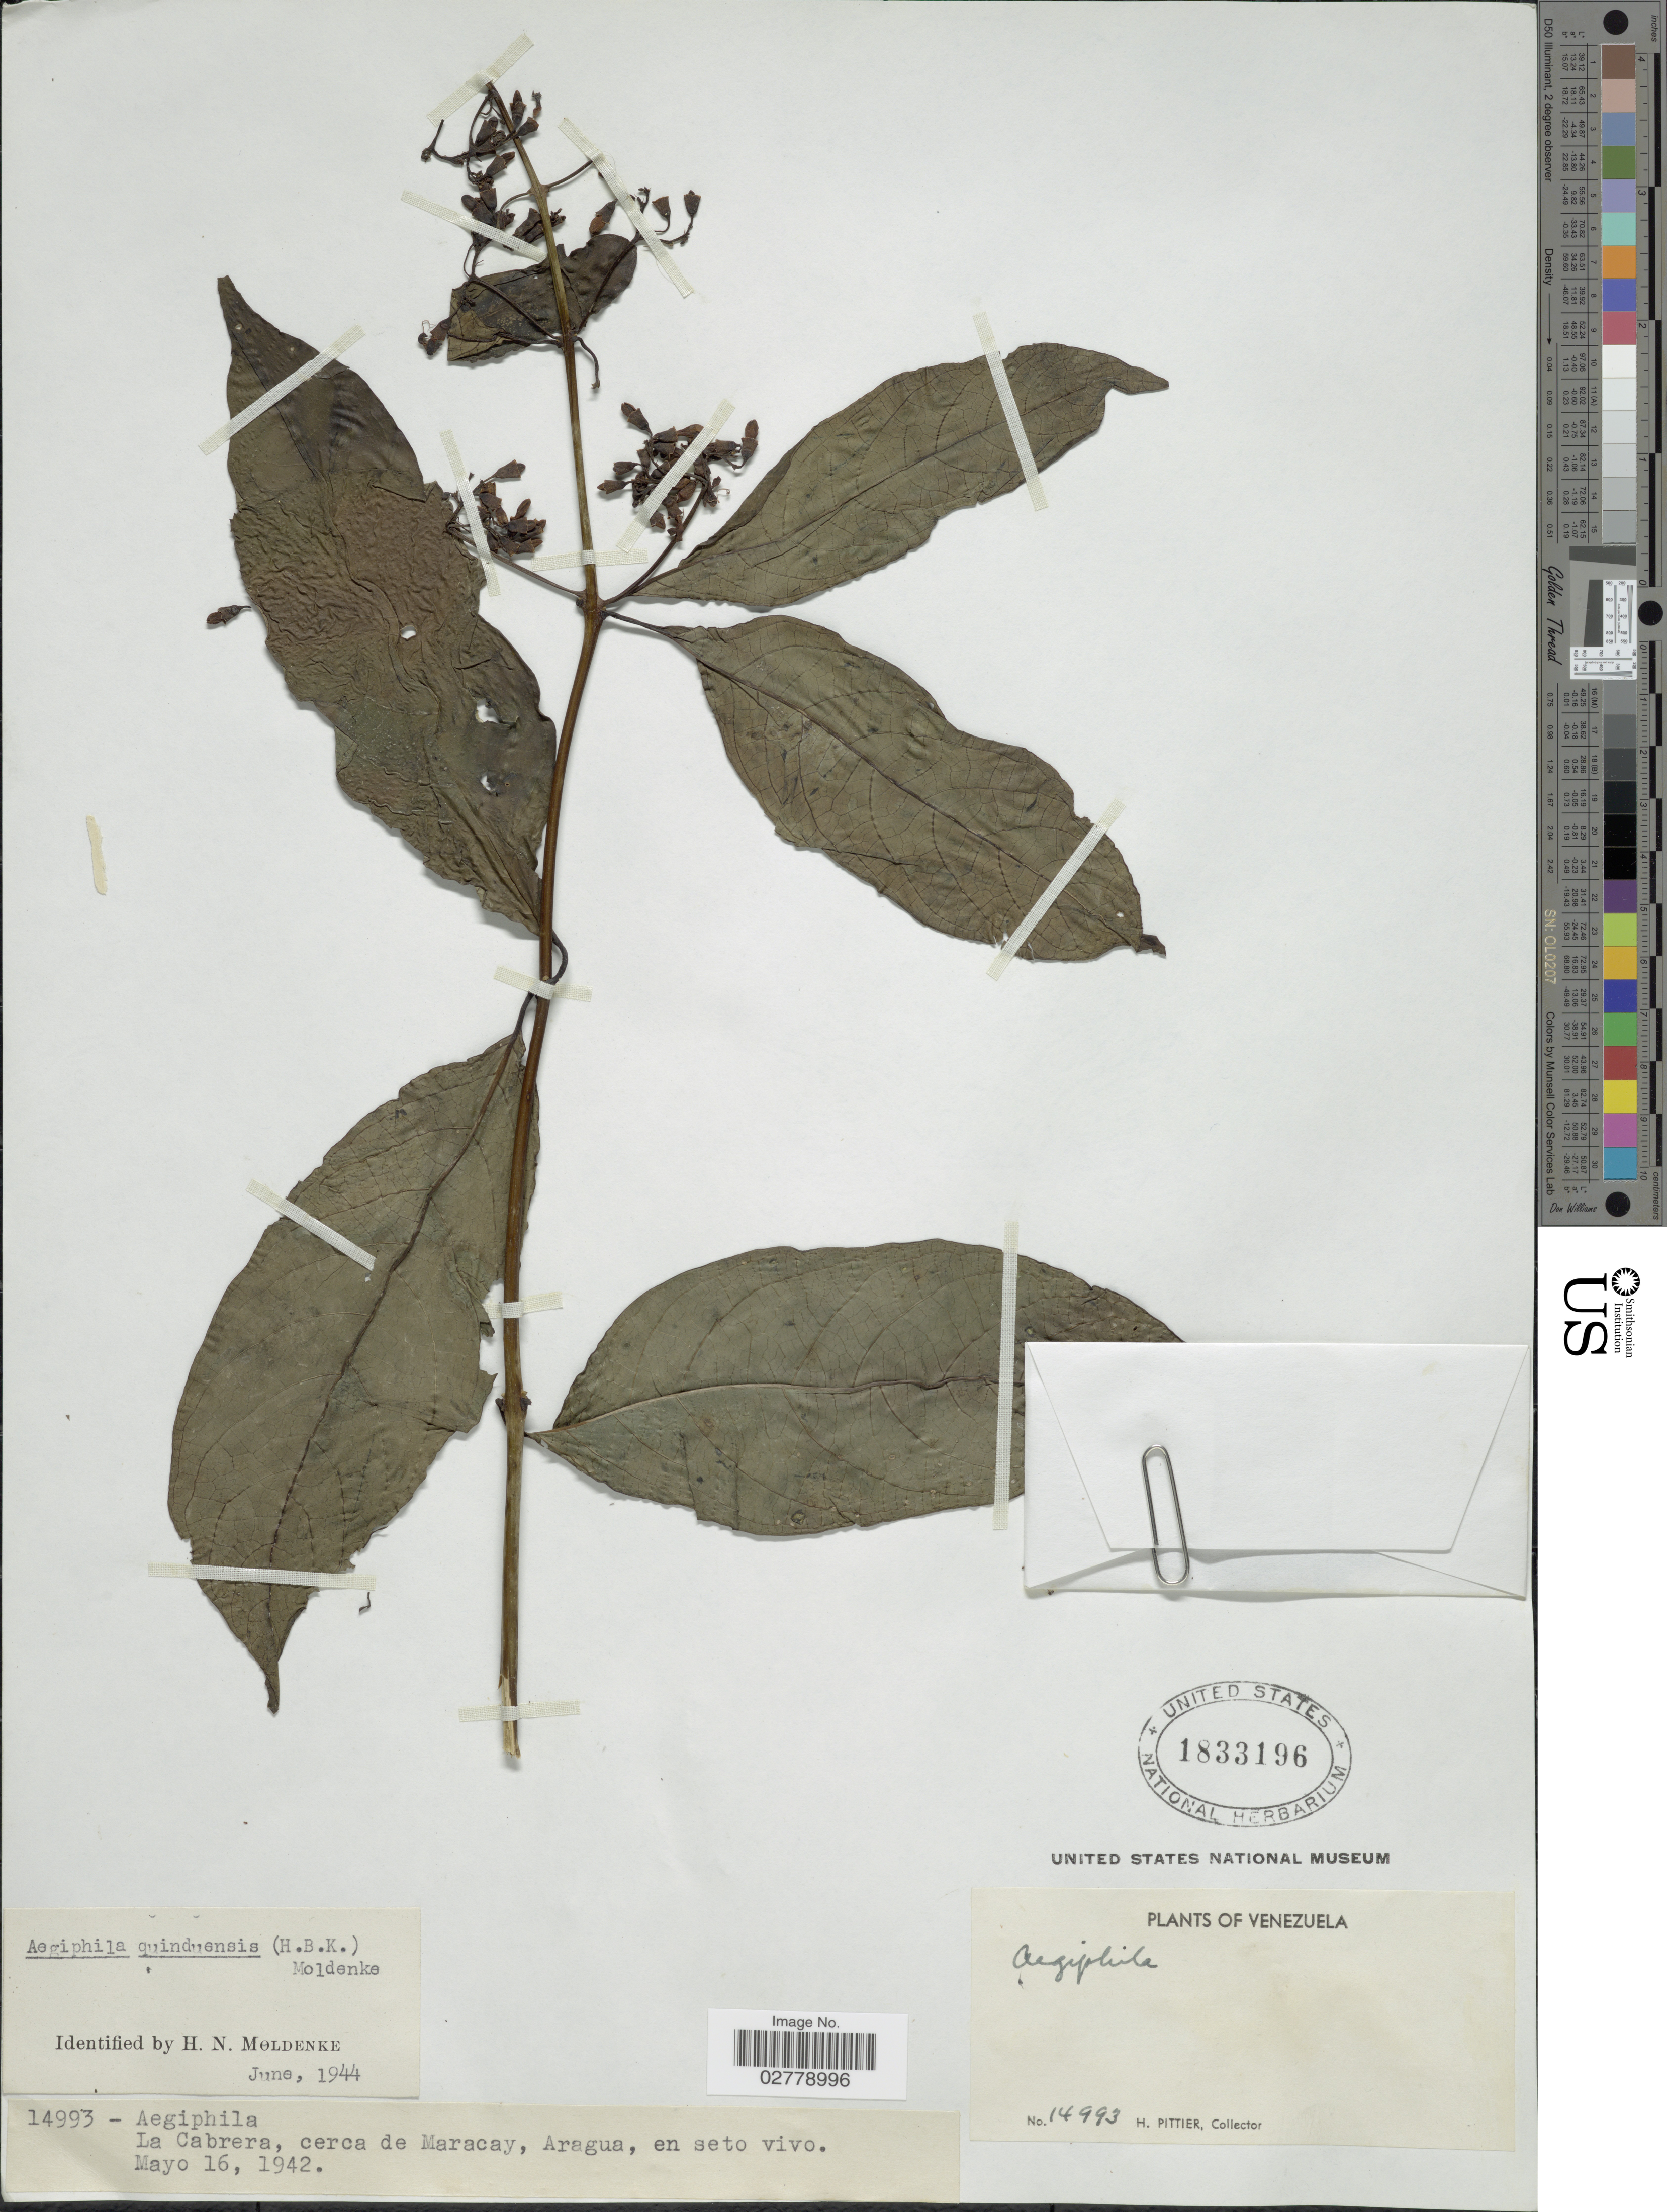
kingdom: Plantae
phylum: Tracheophyta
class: Magnoliopsida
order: Lamiales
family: Lamiaceae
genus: Aegiphila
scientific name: Aegiphila quinduensis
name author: (Kunth) Moldenke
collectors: H. F. Pittier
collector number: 14993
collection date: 1942-05-16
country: Venezuela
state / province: Aragua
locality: La Cabrera, cerca de Maracay.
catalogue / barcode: US 1833196